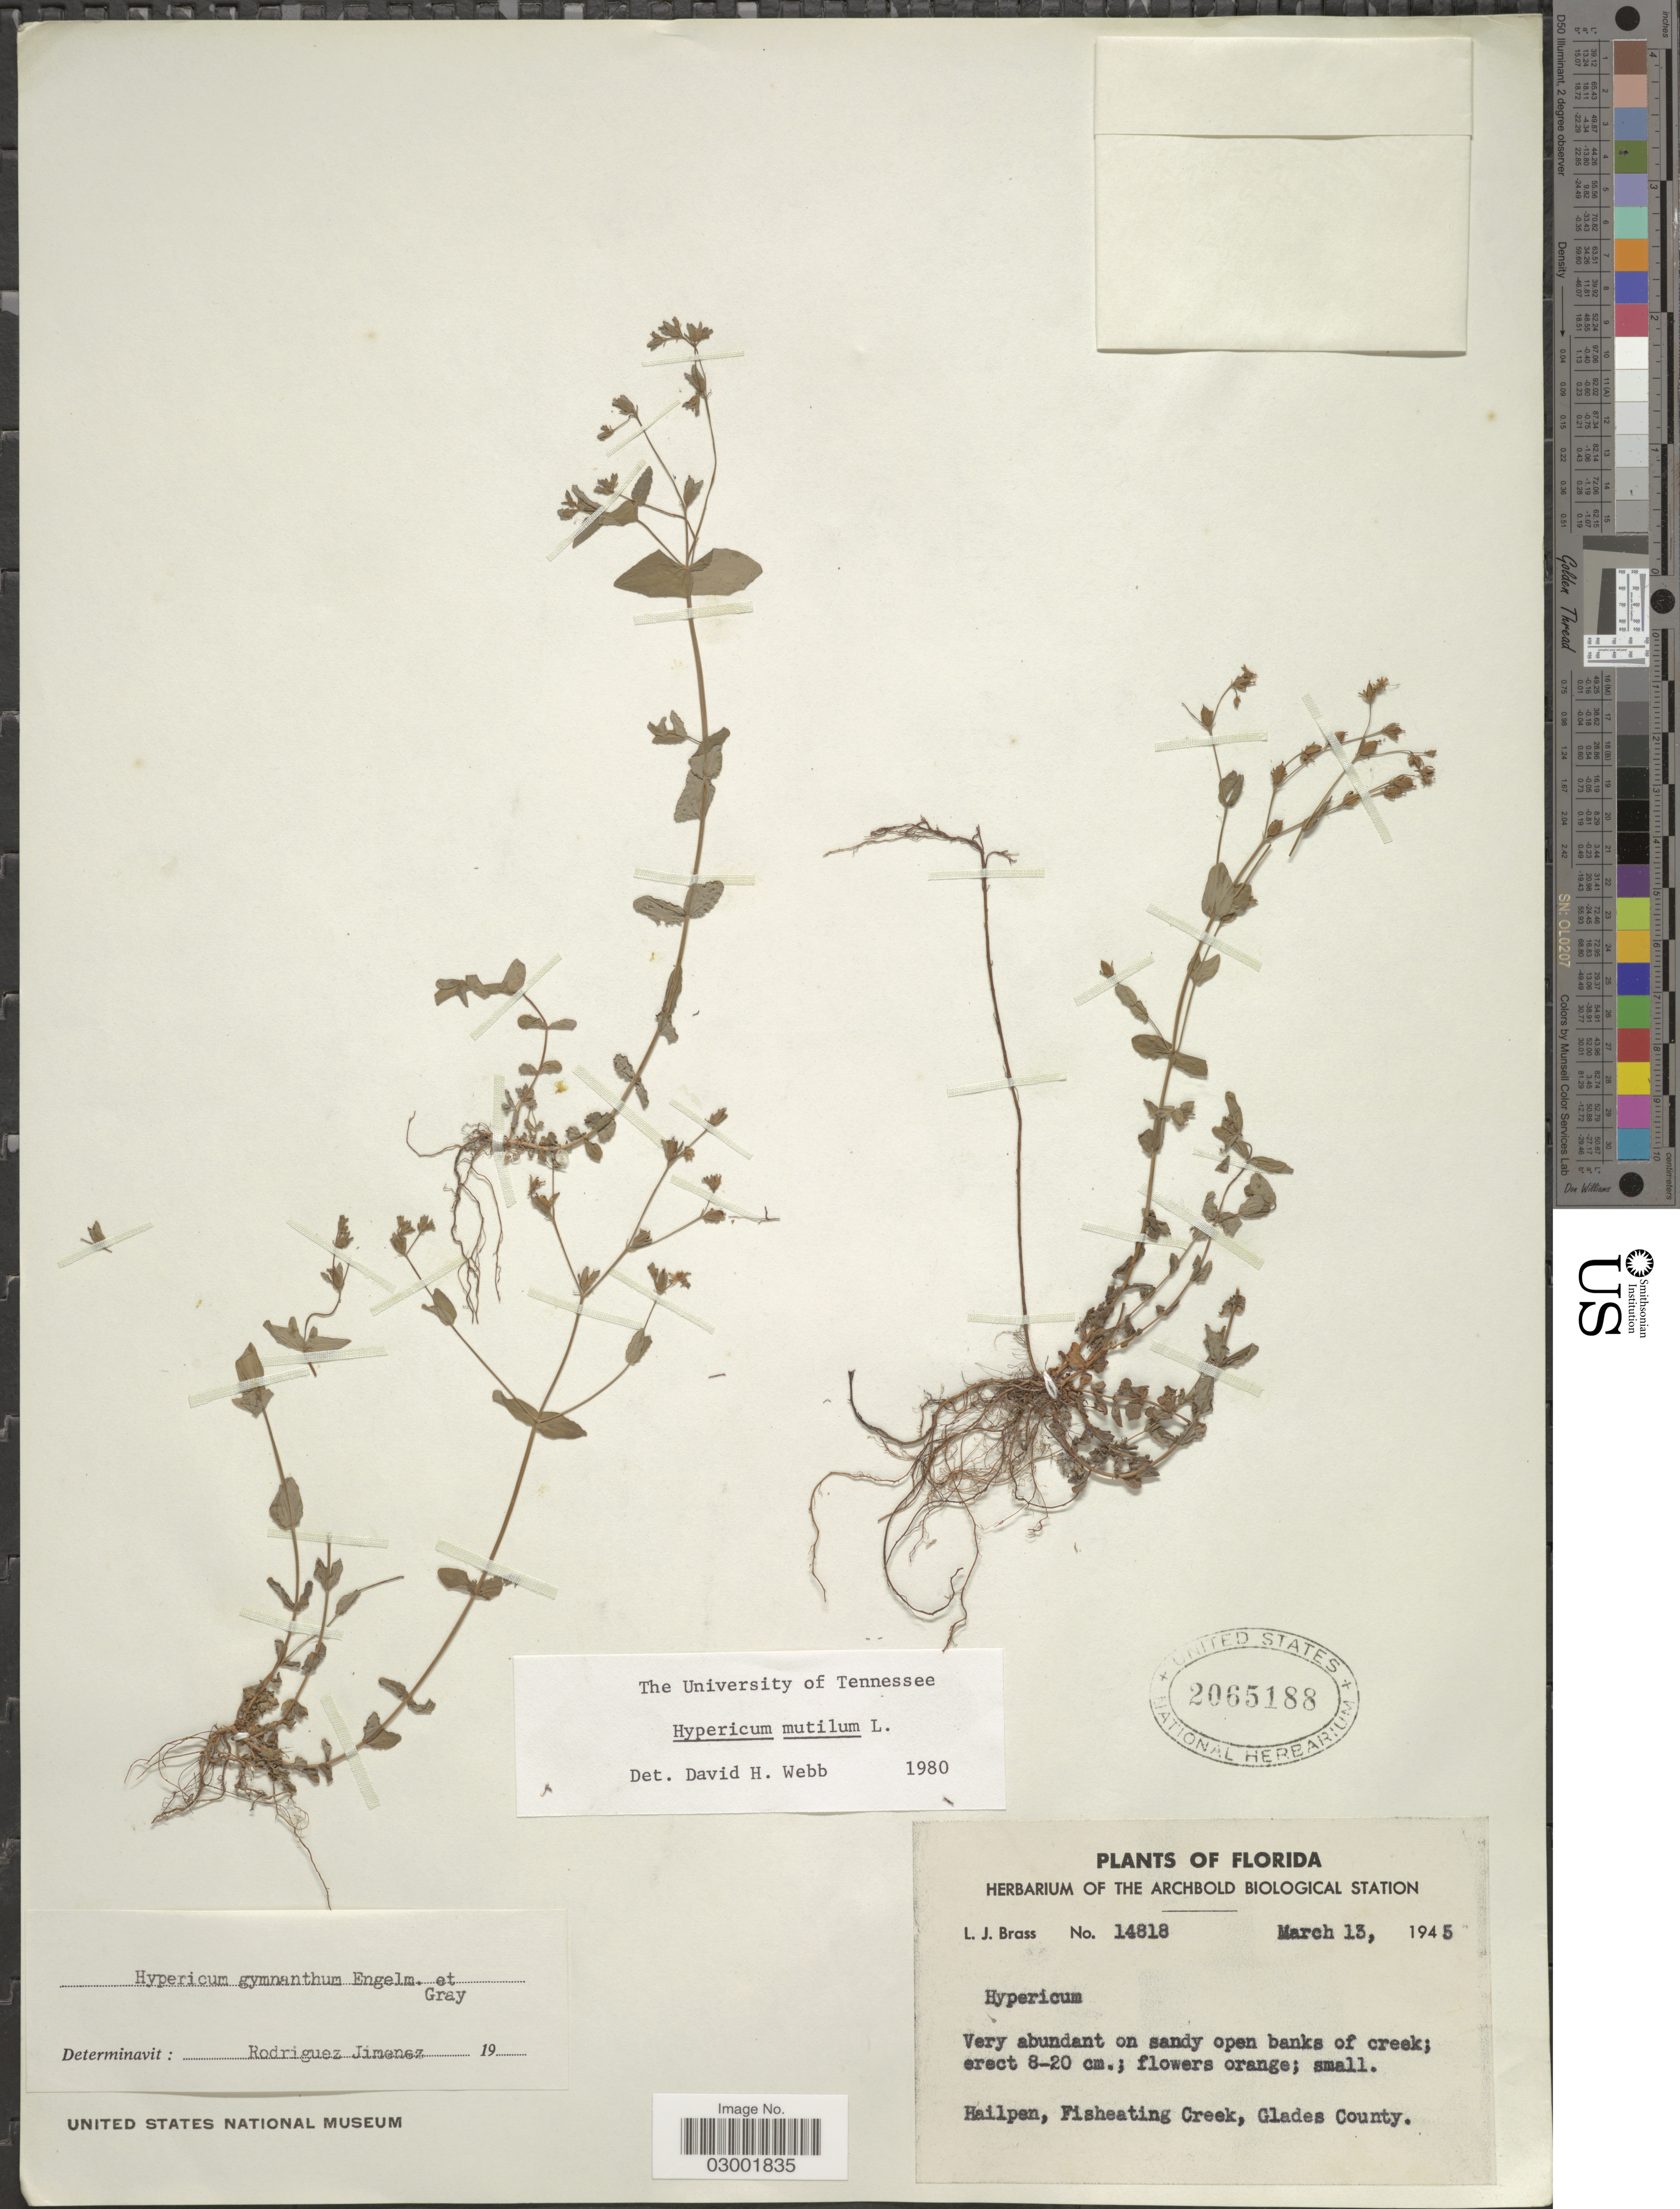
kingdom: Plantae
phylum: Tracheophyta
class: Magnoliopsida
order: Malpighiales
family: Hypericaceae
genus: Hypericum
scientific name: Hypericum mutilum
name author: L.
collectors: L. J. Brass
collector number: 14818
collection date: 1945-03-13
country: United States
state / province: Florida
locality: Hailpen, Fisheating Creek, Glades County.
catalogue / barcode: US 2065188